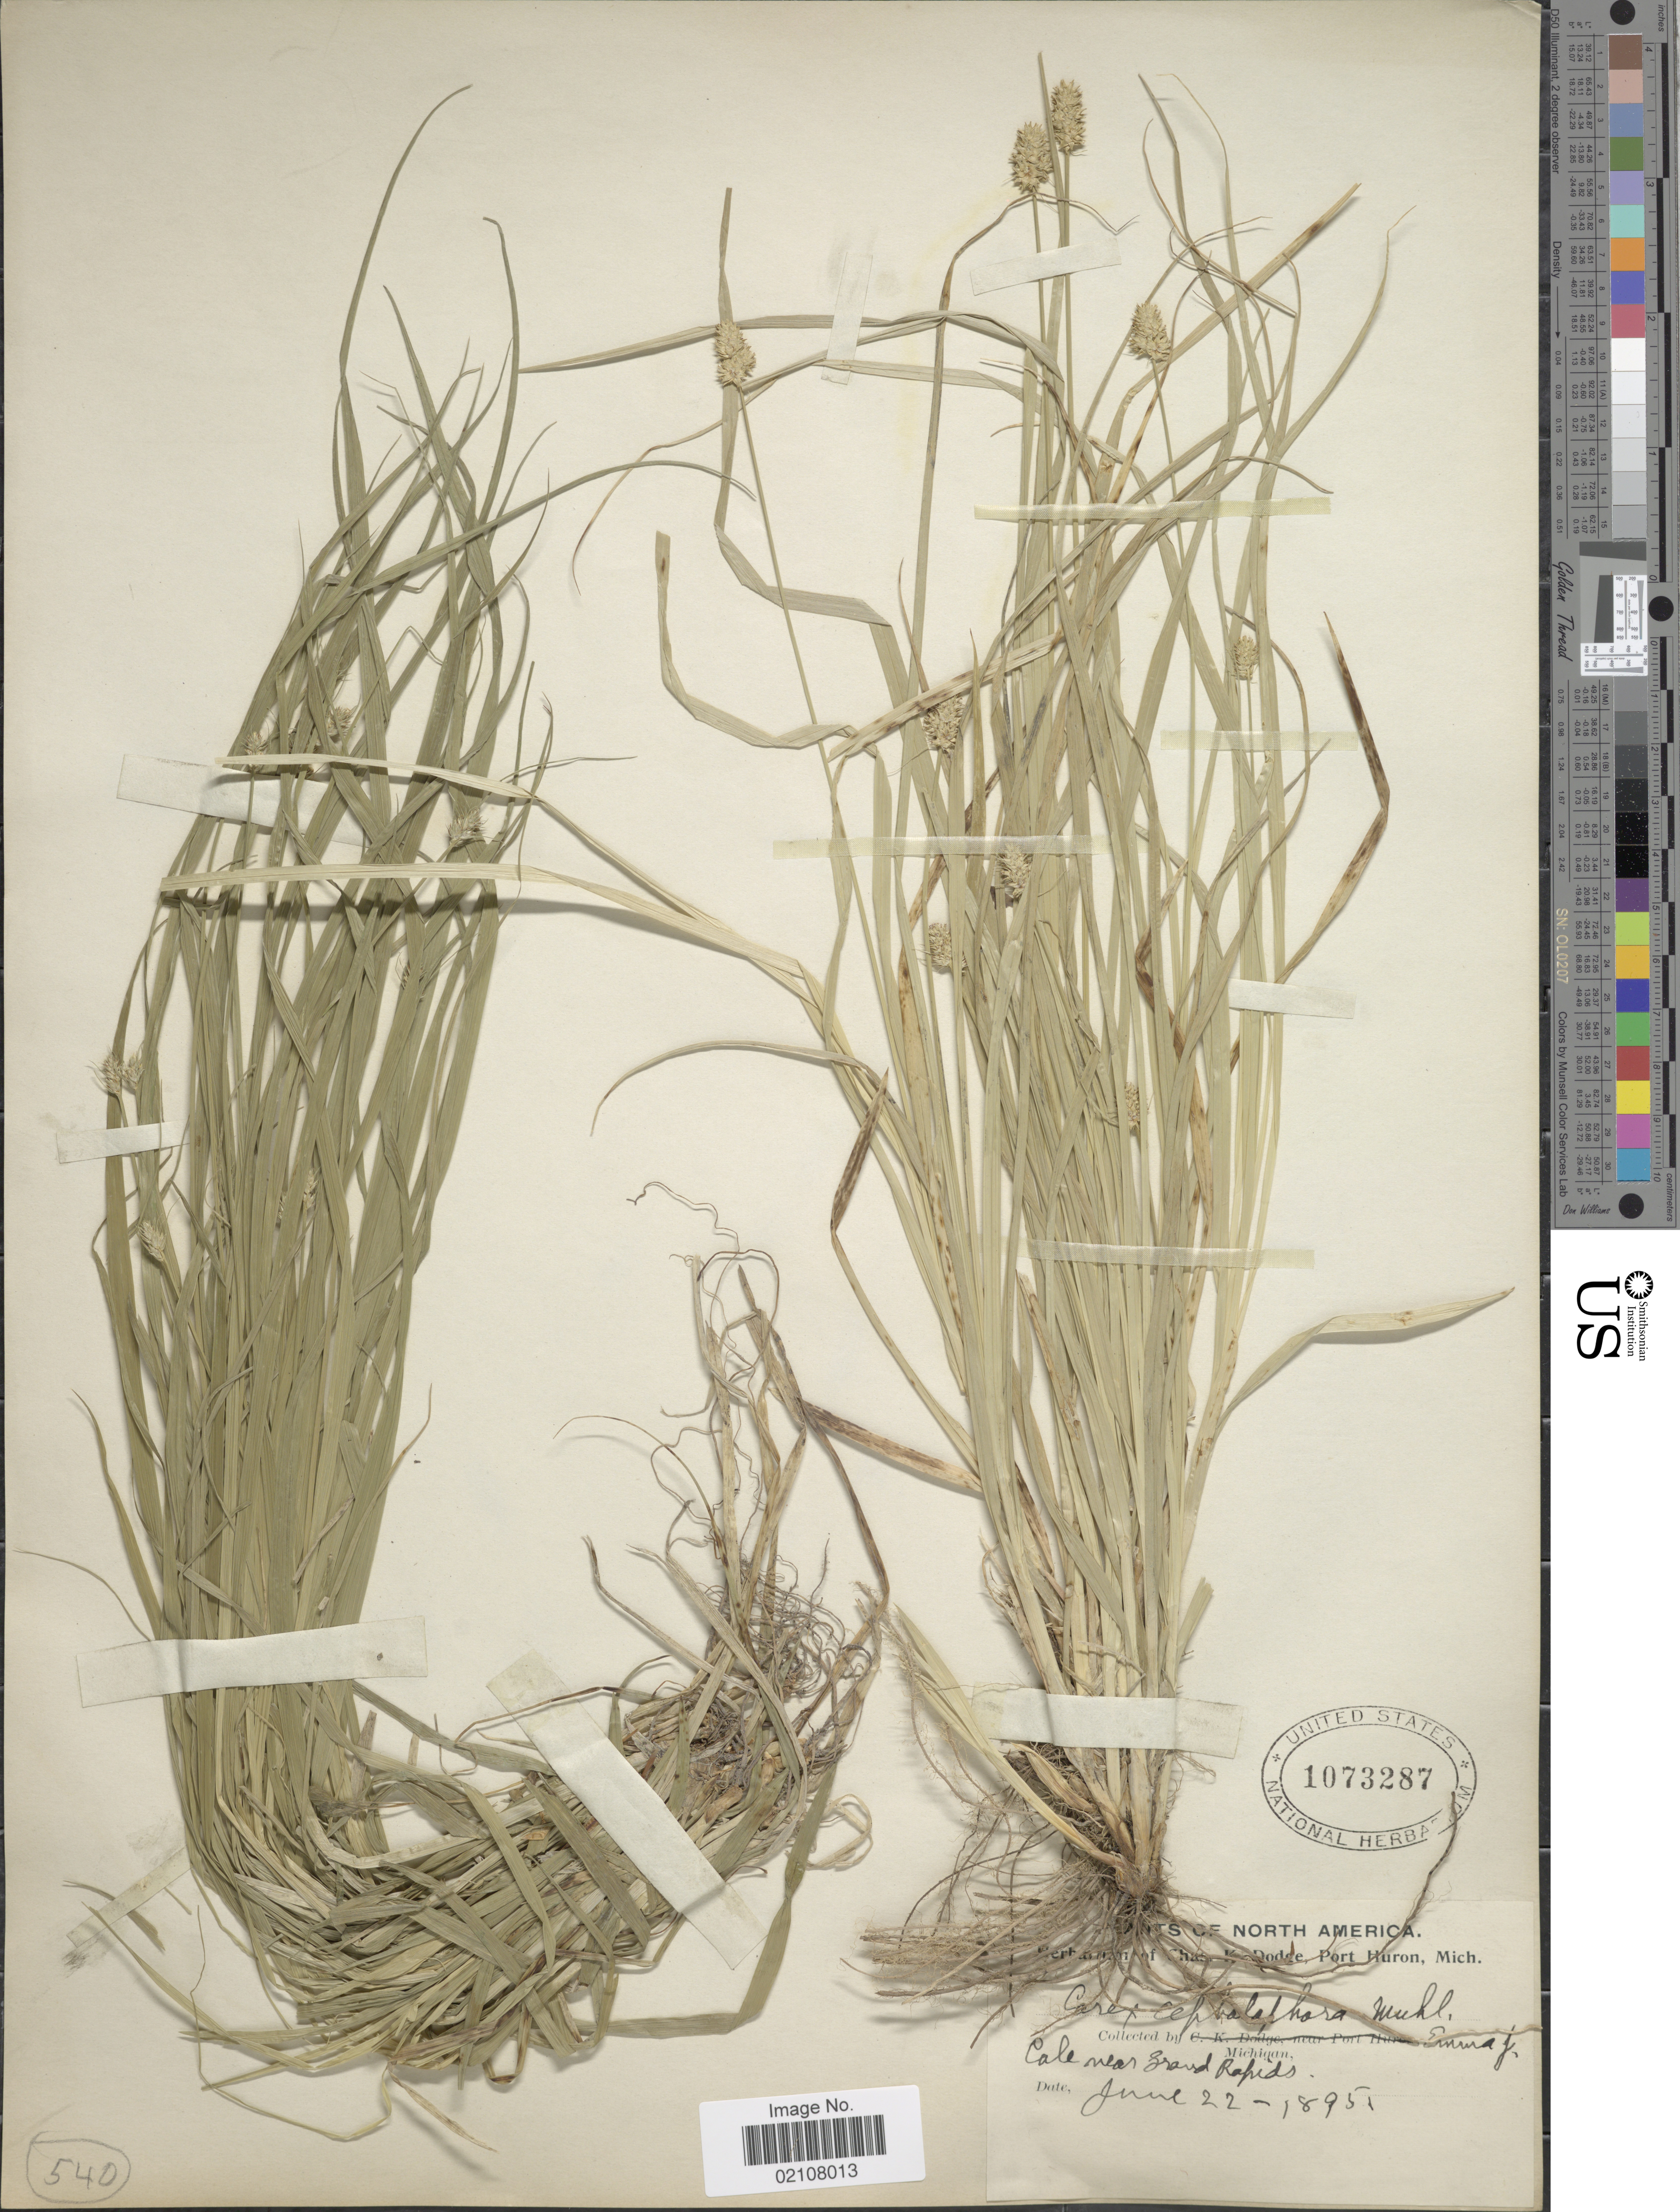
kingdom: Plantae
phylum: Tracheophyta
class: Liliopsida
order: Poales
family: Cyperaceae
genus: Carex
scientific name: Carex cephalophora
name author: Muhl. ex Willd.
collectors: E. Cole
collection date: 1895-06-22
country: United States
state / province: Michigan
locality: Near Grand Rapids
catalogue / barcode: US 1073287